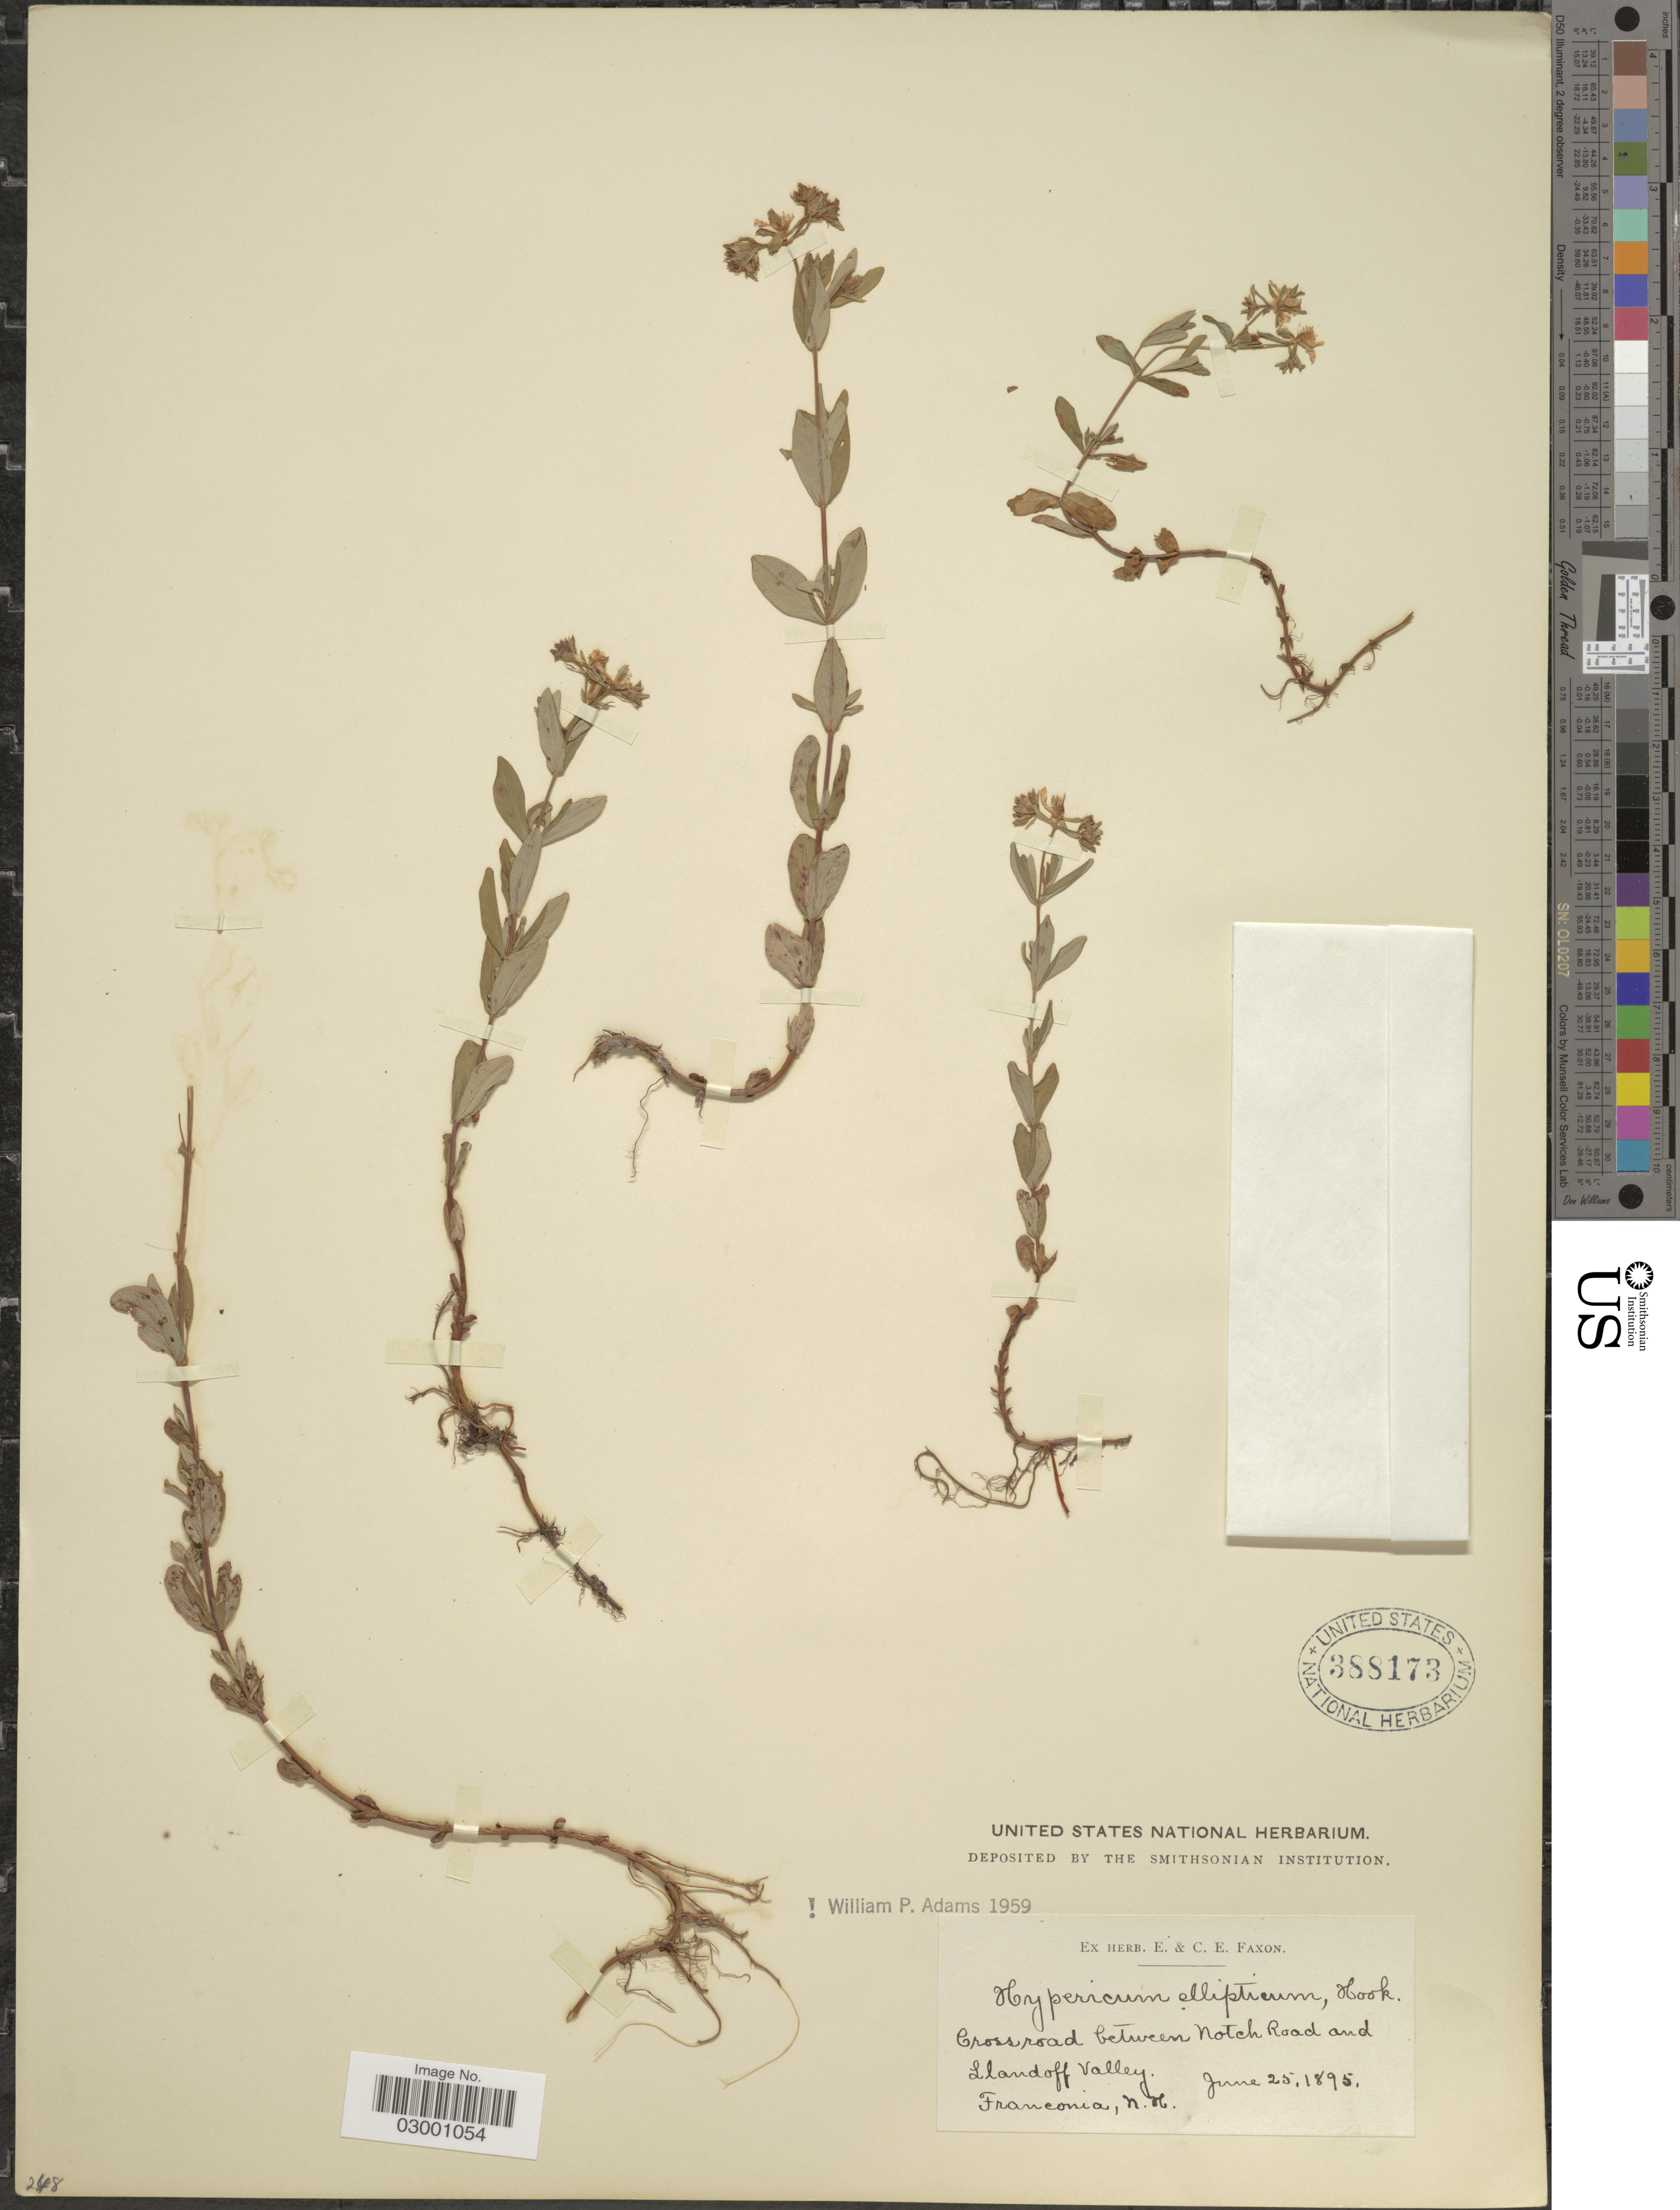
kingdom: Plantae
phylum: Tracheophyta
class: Magnoliopsida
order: Malpighiales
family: Hypericaceae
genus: Hypericum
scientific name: Hypericum ellipticum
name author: Hook.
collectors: ex herb. E. & C.E. Faxon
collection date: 1895-06-25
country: United States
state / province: New Hampshire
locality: Cross road between Notch Road and Llandoff Valley, Franconia, N.H.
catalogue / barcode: US 388173